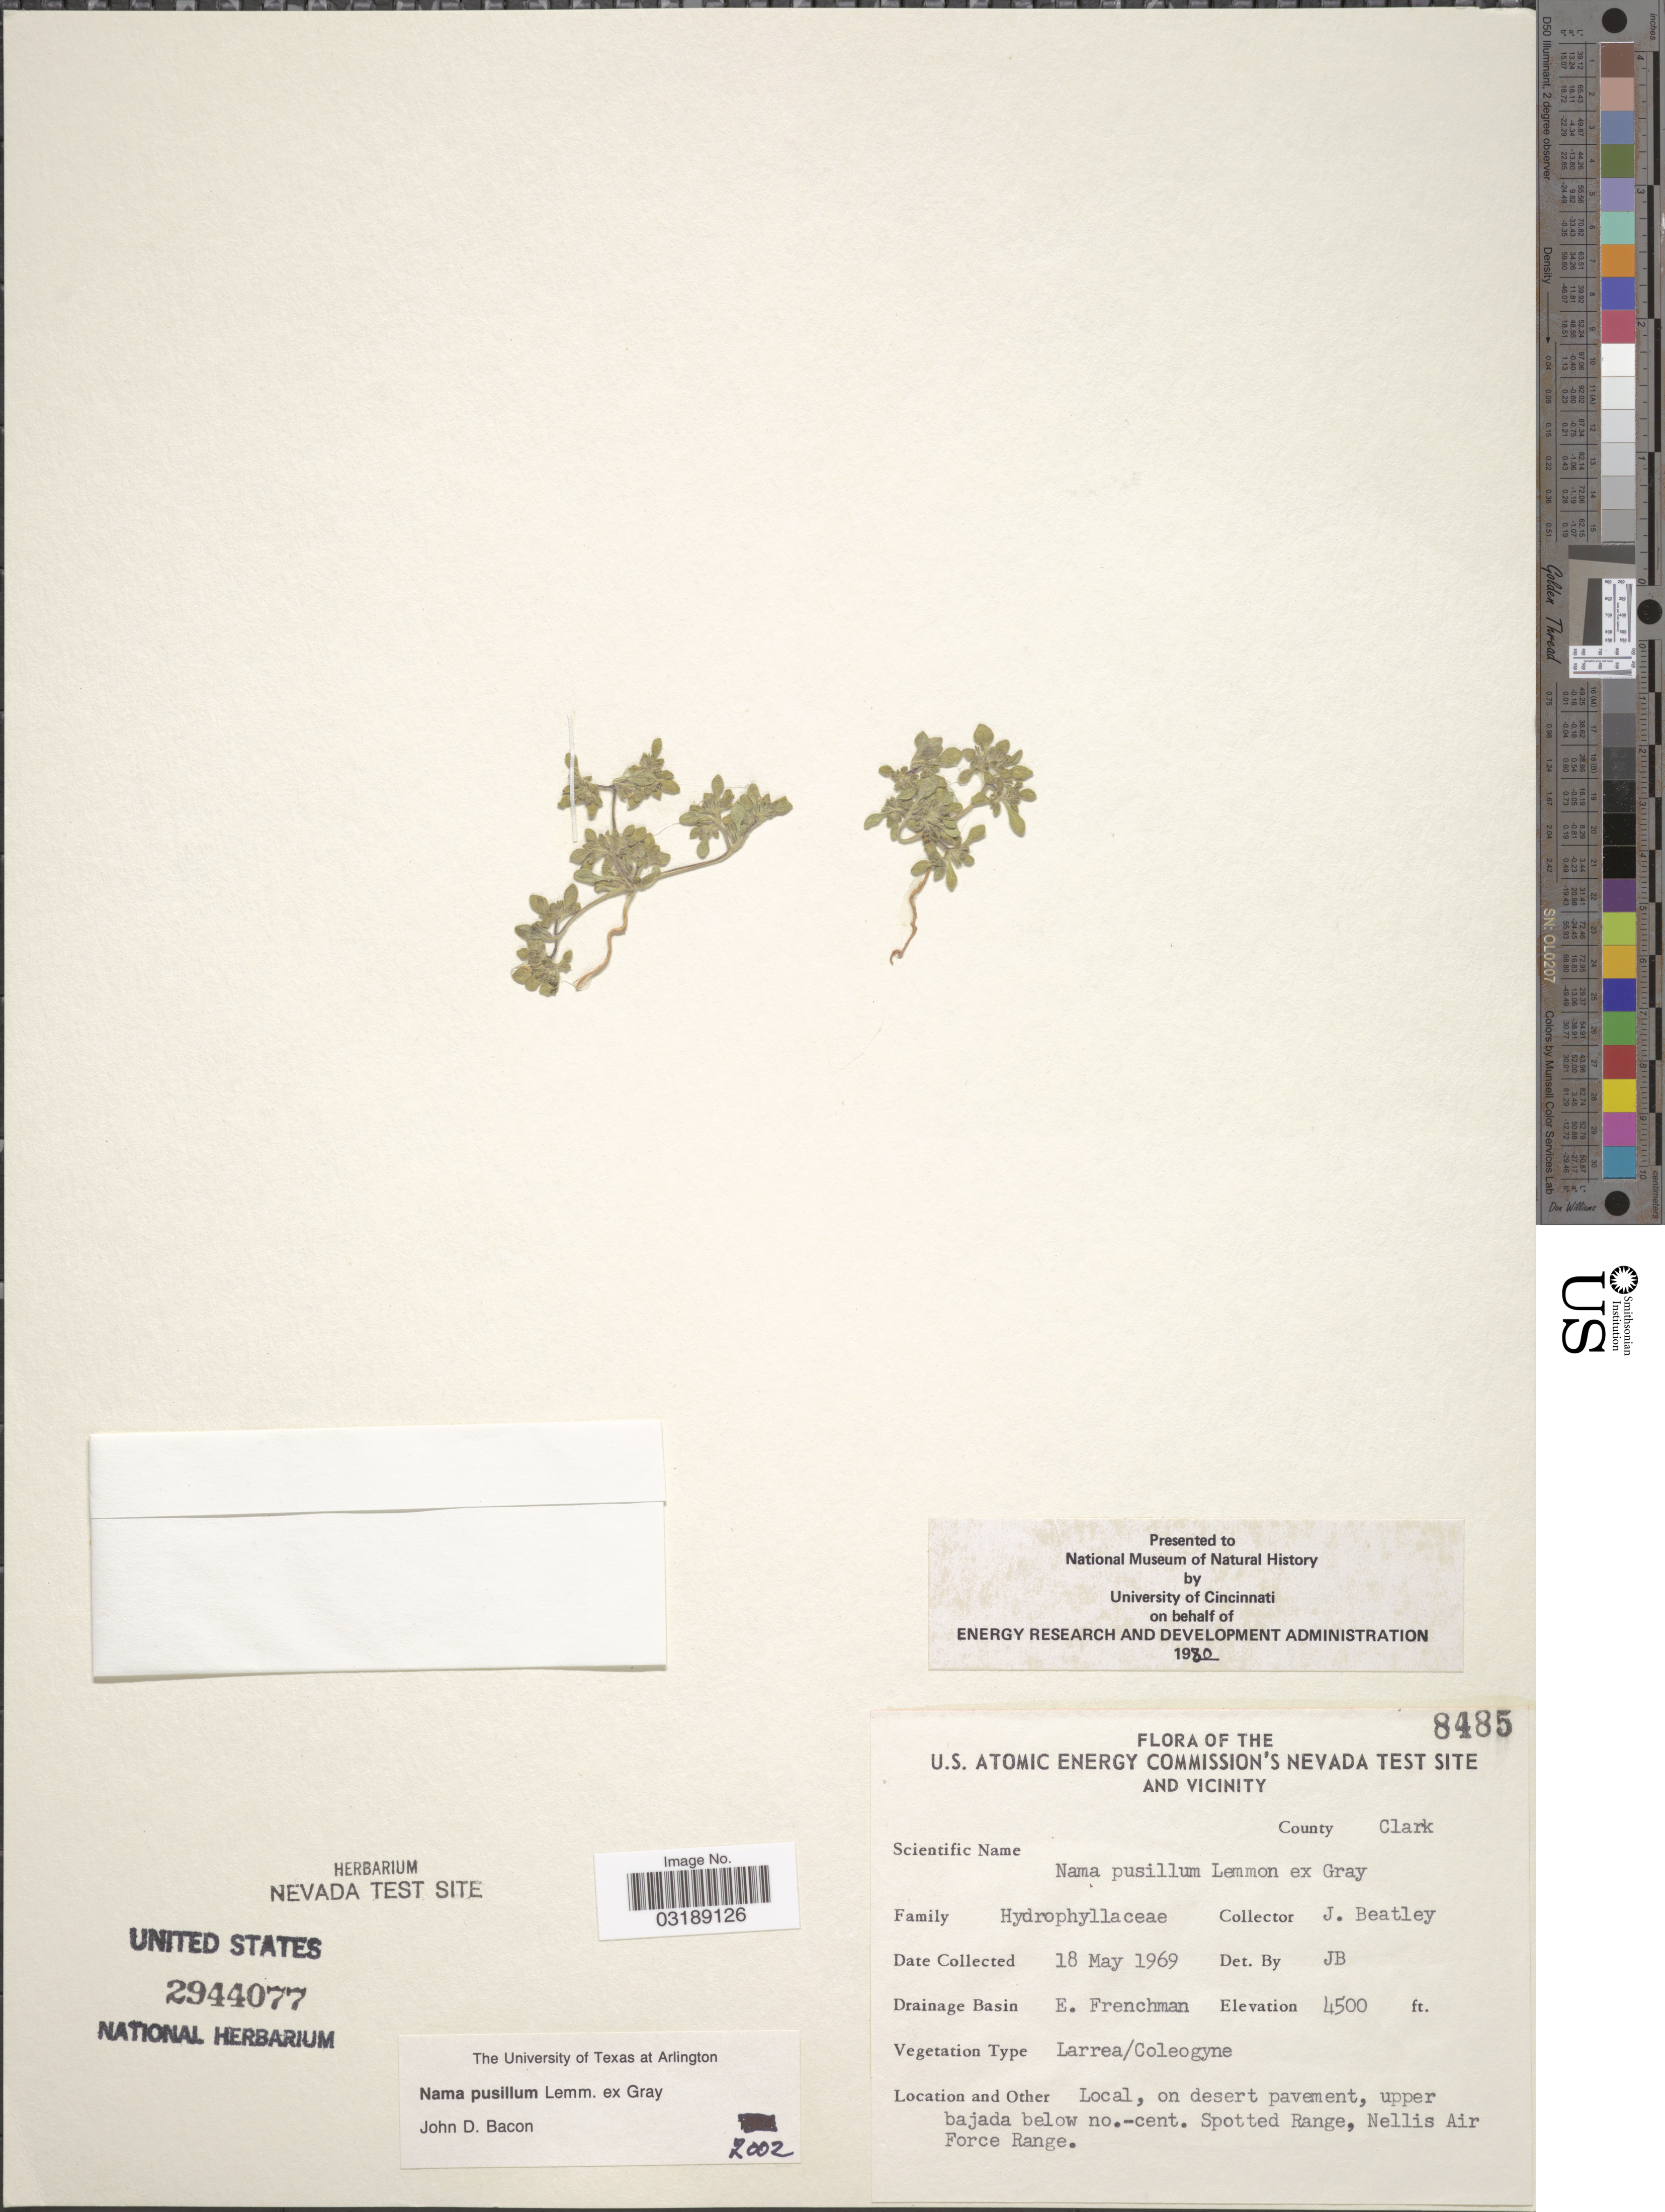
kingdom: Plantae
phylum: Tracheophyta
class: Magnoliopsida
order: Boraginales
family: Namaceae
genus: Nama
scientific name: Nama pusillum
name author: Lemmon ex A. Gray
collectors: J. C. Beatley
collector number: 8485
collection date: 1969-05-18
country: United States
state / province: Nevada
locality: The U.S. Atomic Energy Commission's Nevada Test Site And Vicinity, County Nye, Drainage Basin E. Frenchman, Local, on desert pavement, upper bajada below no.-cent. Spotted Range, Nellis Air Force Range.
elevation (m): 1372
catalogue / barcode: US 2944077